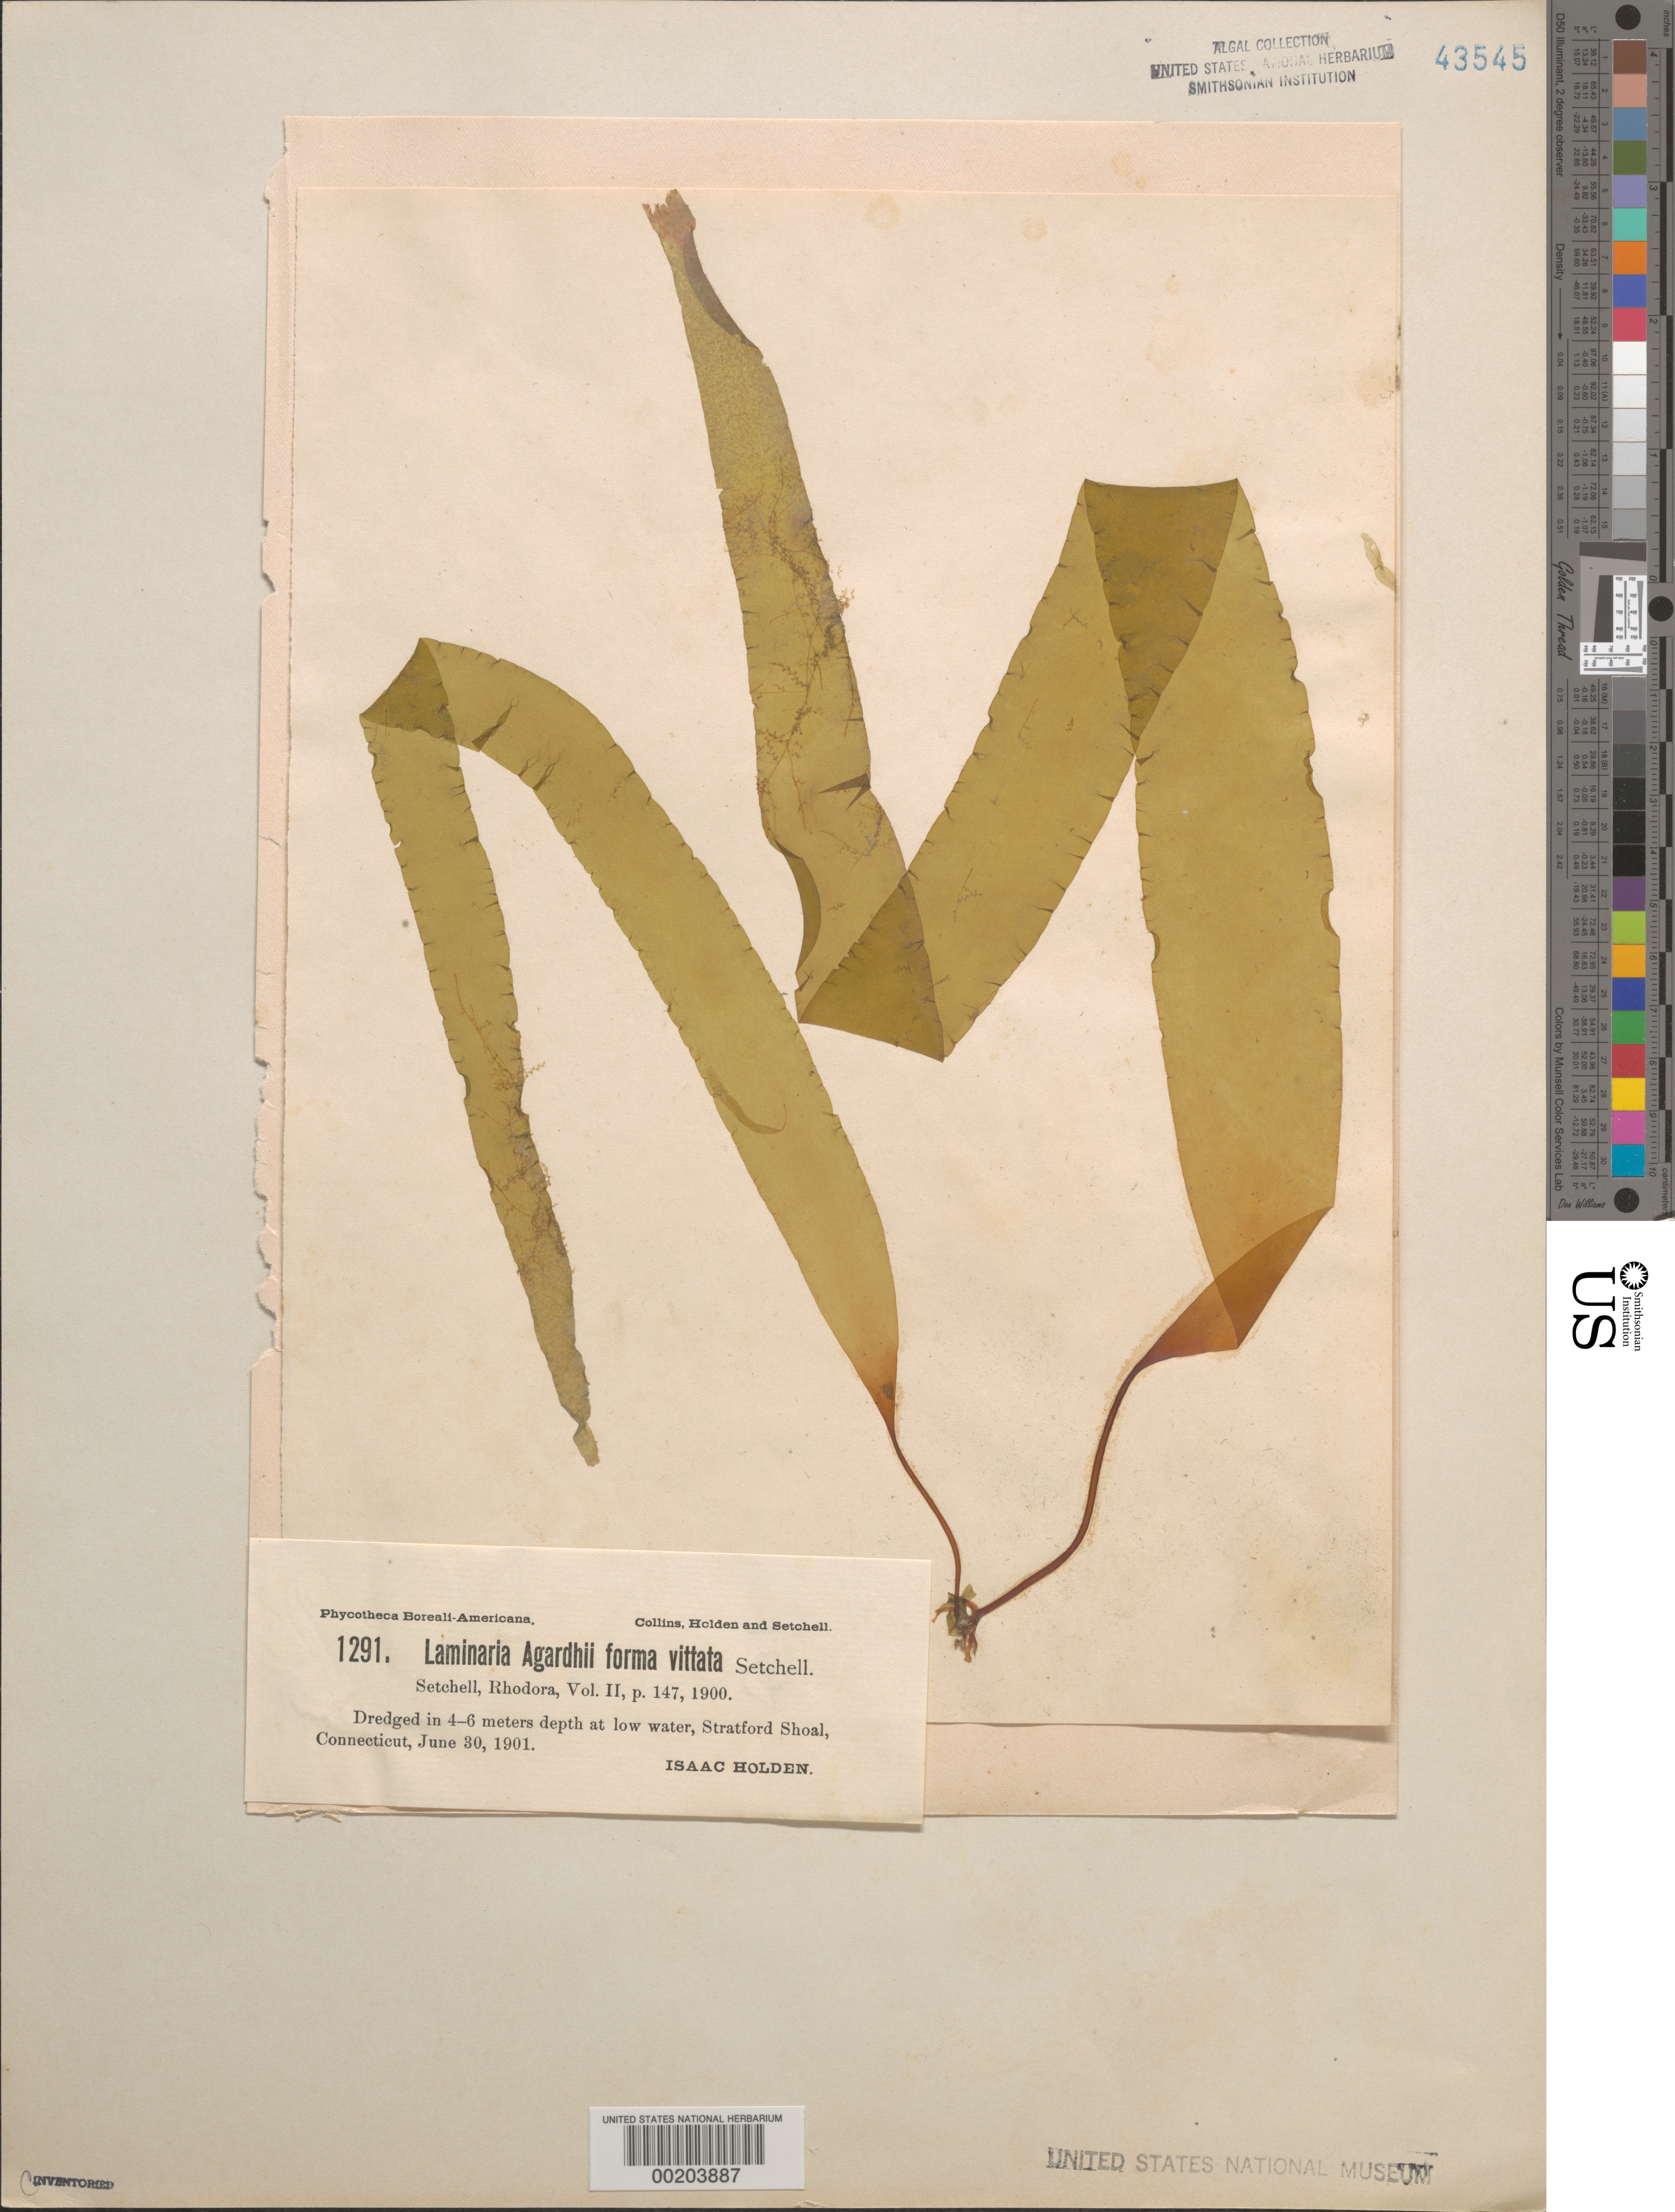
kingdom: Chromista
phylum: Ochrophyta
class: Phaeophyceae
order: Laminariales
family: Laminariaceae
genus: Saccharina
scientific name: Saccharina latissima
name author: C.E. Lane et al.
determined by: Algae name updating Project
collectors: I. Holden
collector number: PB-A 1291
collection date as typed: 30 Jun 1901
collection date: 1901-06-30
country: United States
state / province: Connecticut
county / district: Fairfield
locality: Stratford Shoal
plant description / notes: Collins, Holden & Setchell, Phycotheca Boreali-Americana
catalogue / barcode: US 43545